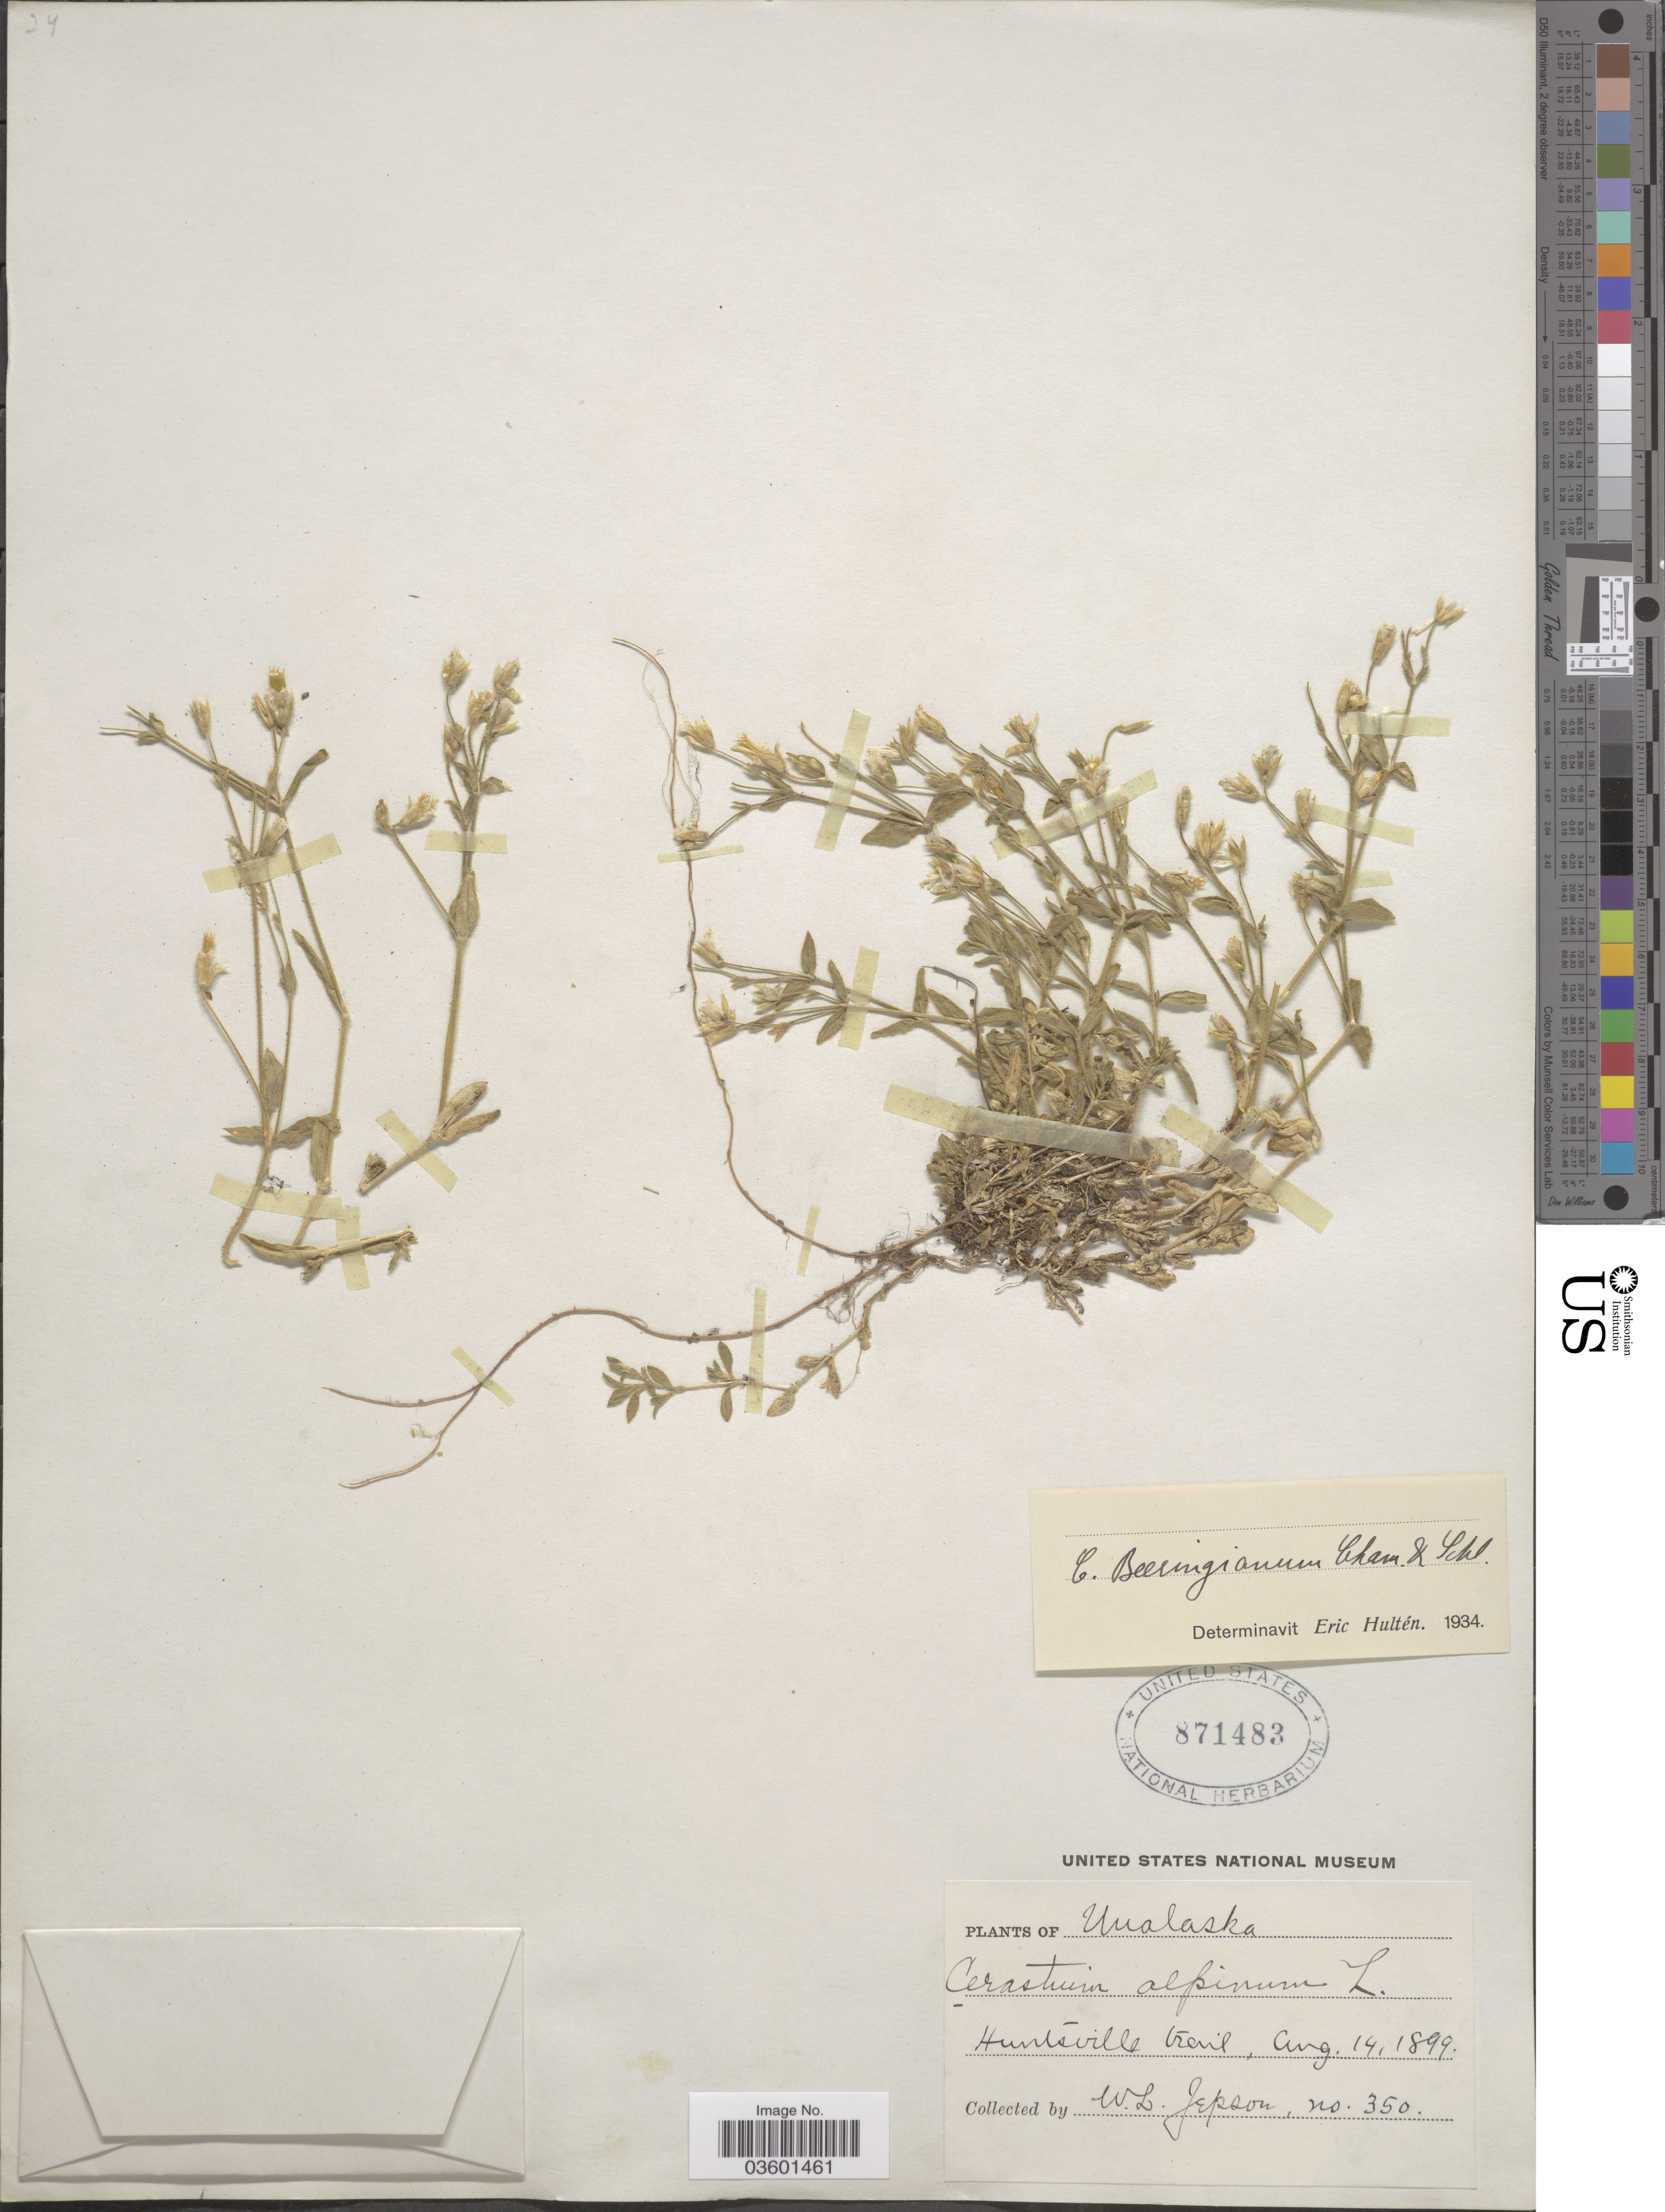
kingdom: Plantae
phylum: Tracheophyta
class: Magnoliopsida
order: Caryophyllales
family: Caryophyllaceae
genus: Cerastium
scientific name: Cerastium beeringianum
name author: Cham. & Schltdl.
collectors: W. L. Jepson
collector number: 350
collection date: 1899-08-14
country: United States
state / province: Alaska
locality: Unalaska. Huntsville trail.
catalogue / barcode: US 871483